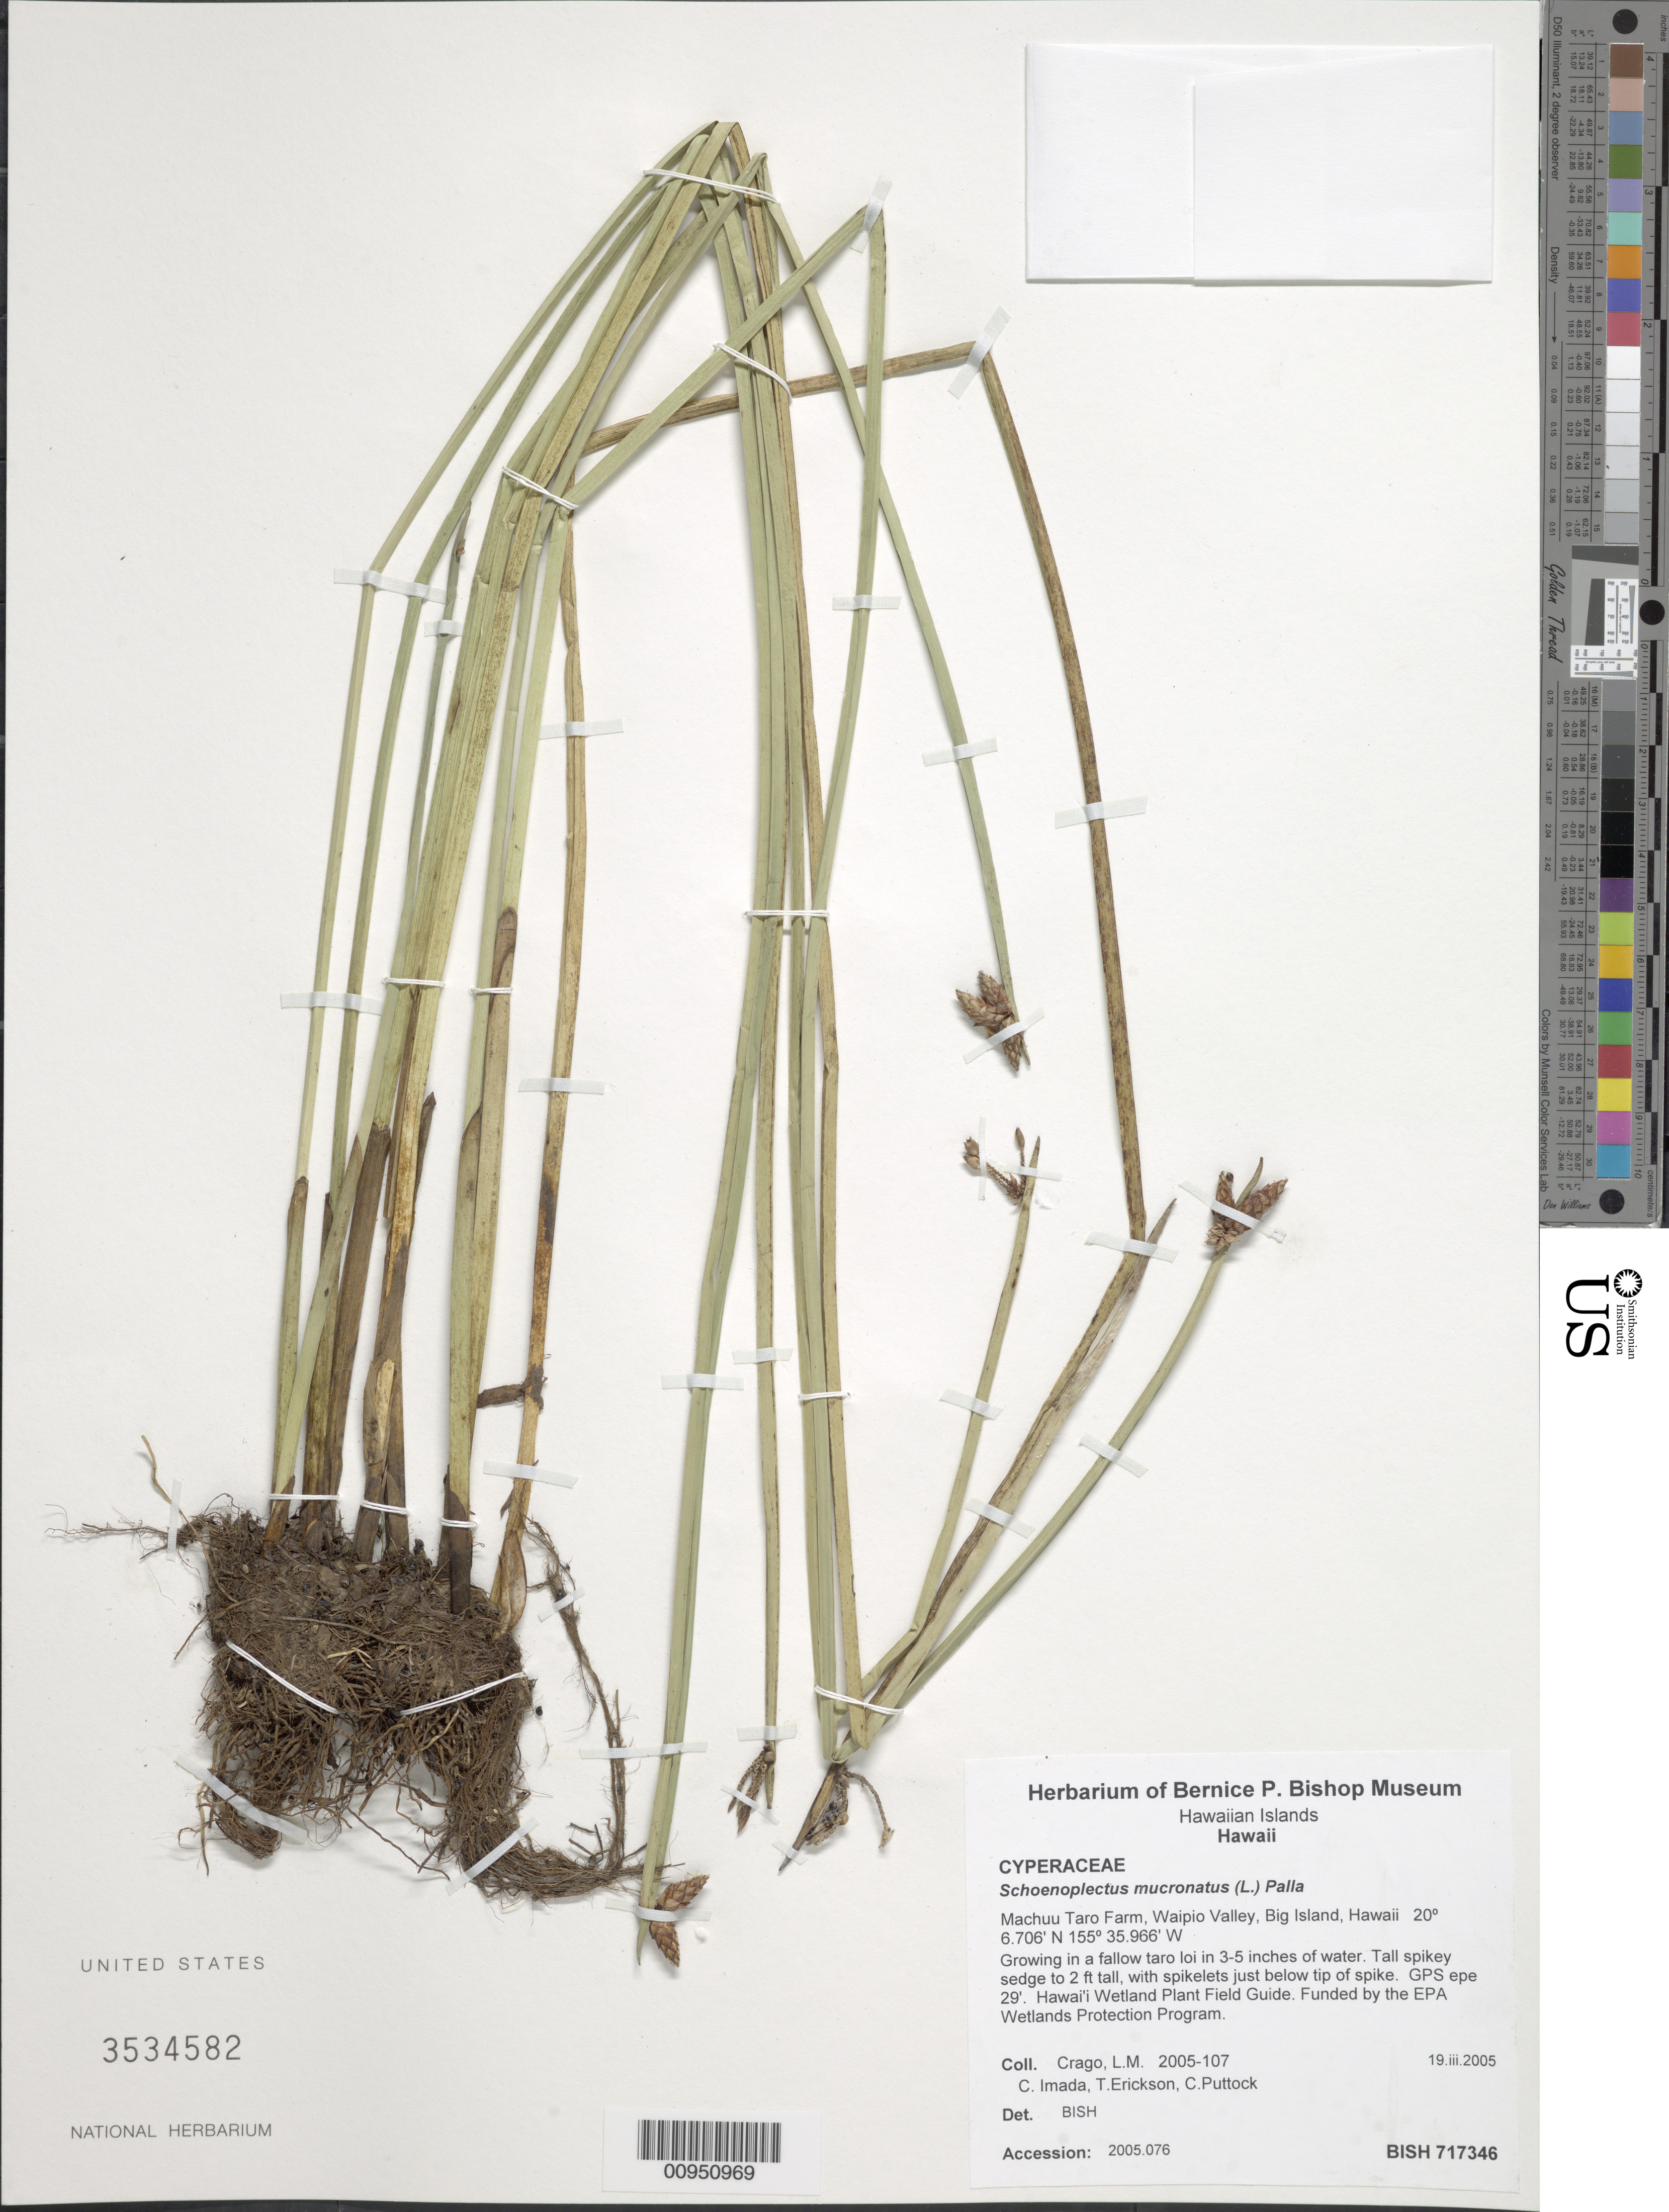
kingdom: Plantae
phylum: Tracheophyta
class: Liliopsida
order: Poales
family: Cyperaceae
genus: Schoenoplectiella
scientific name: Schoenoplectiella mucronata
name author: (L.) Jung & Choi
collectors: L. Crago, C. Imada, T. Erickson & C. Puttock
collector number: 2005-107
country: United States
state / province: Hawaii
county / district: Hawaii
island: Hawaii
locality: Machuu Taro Farm, Waipio Valley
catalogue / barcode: US 3534582